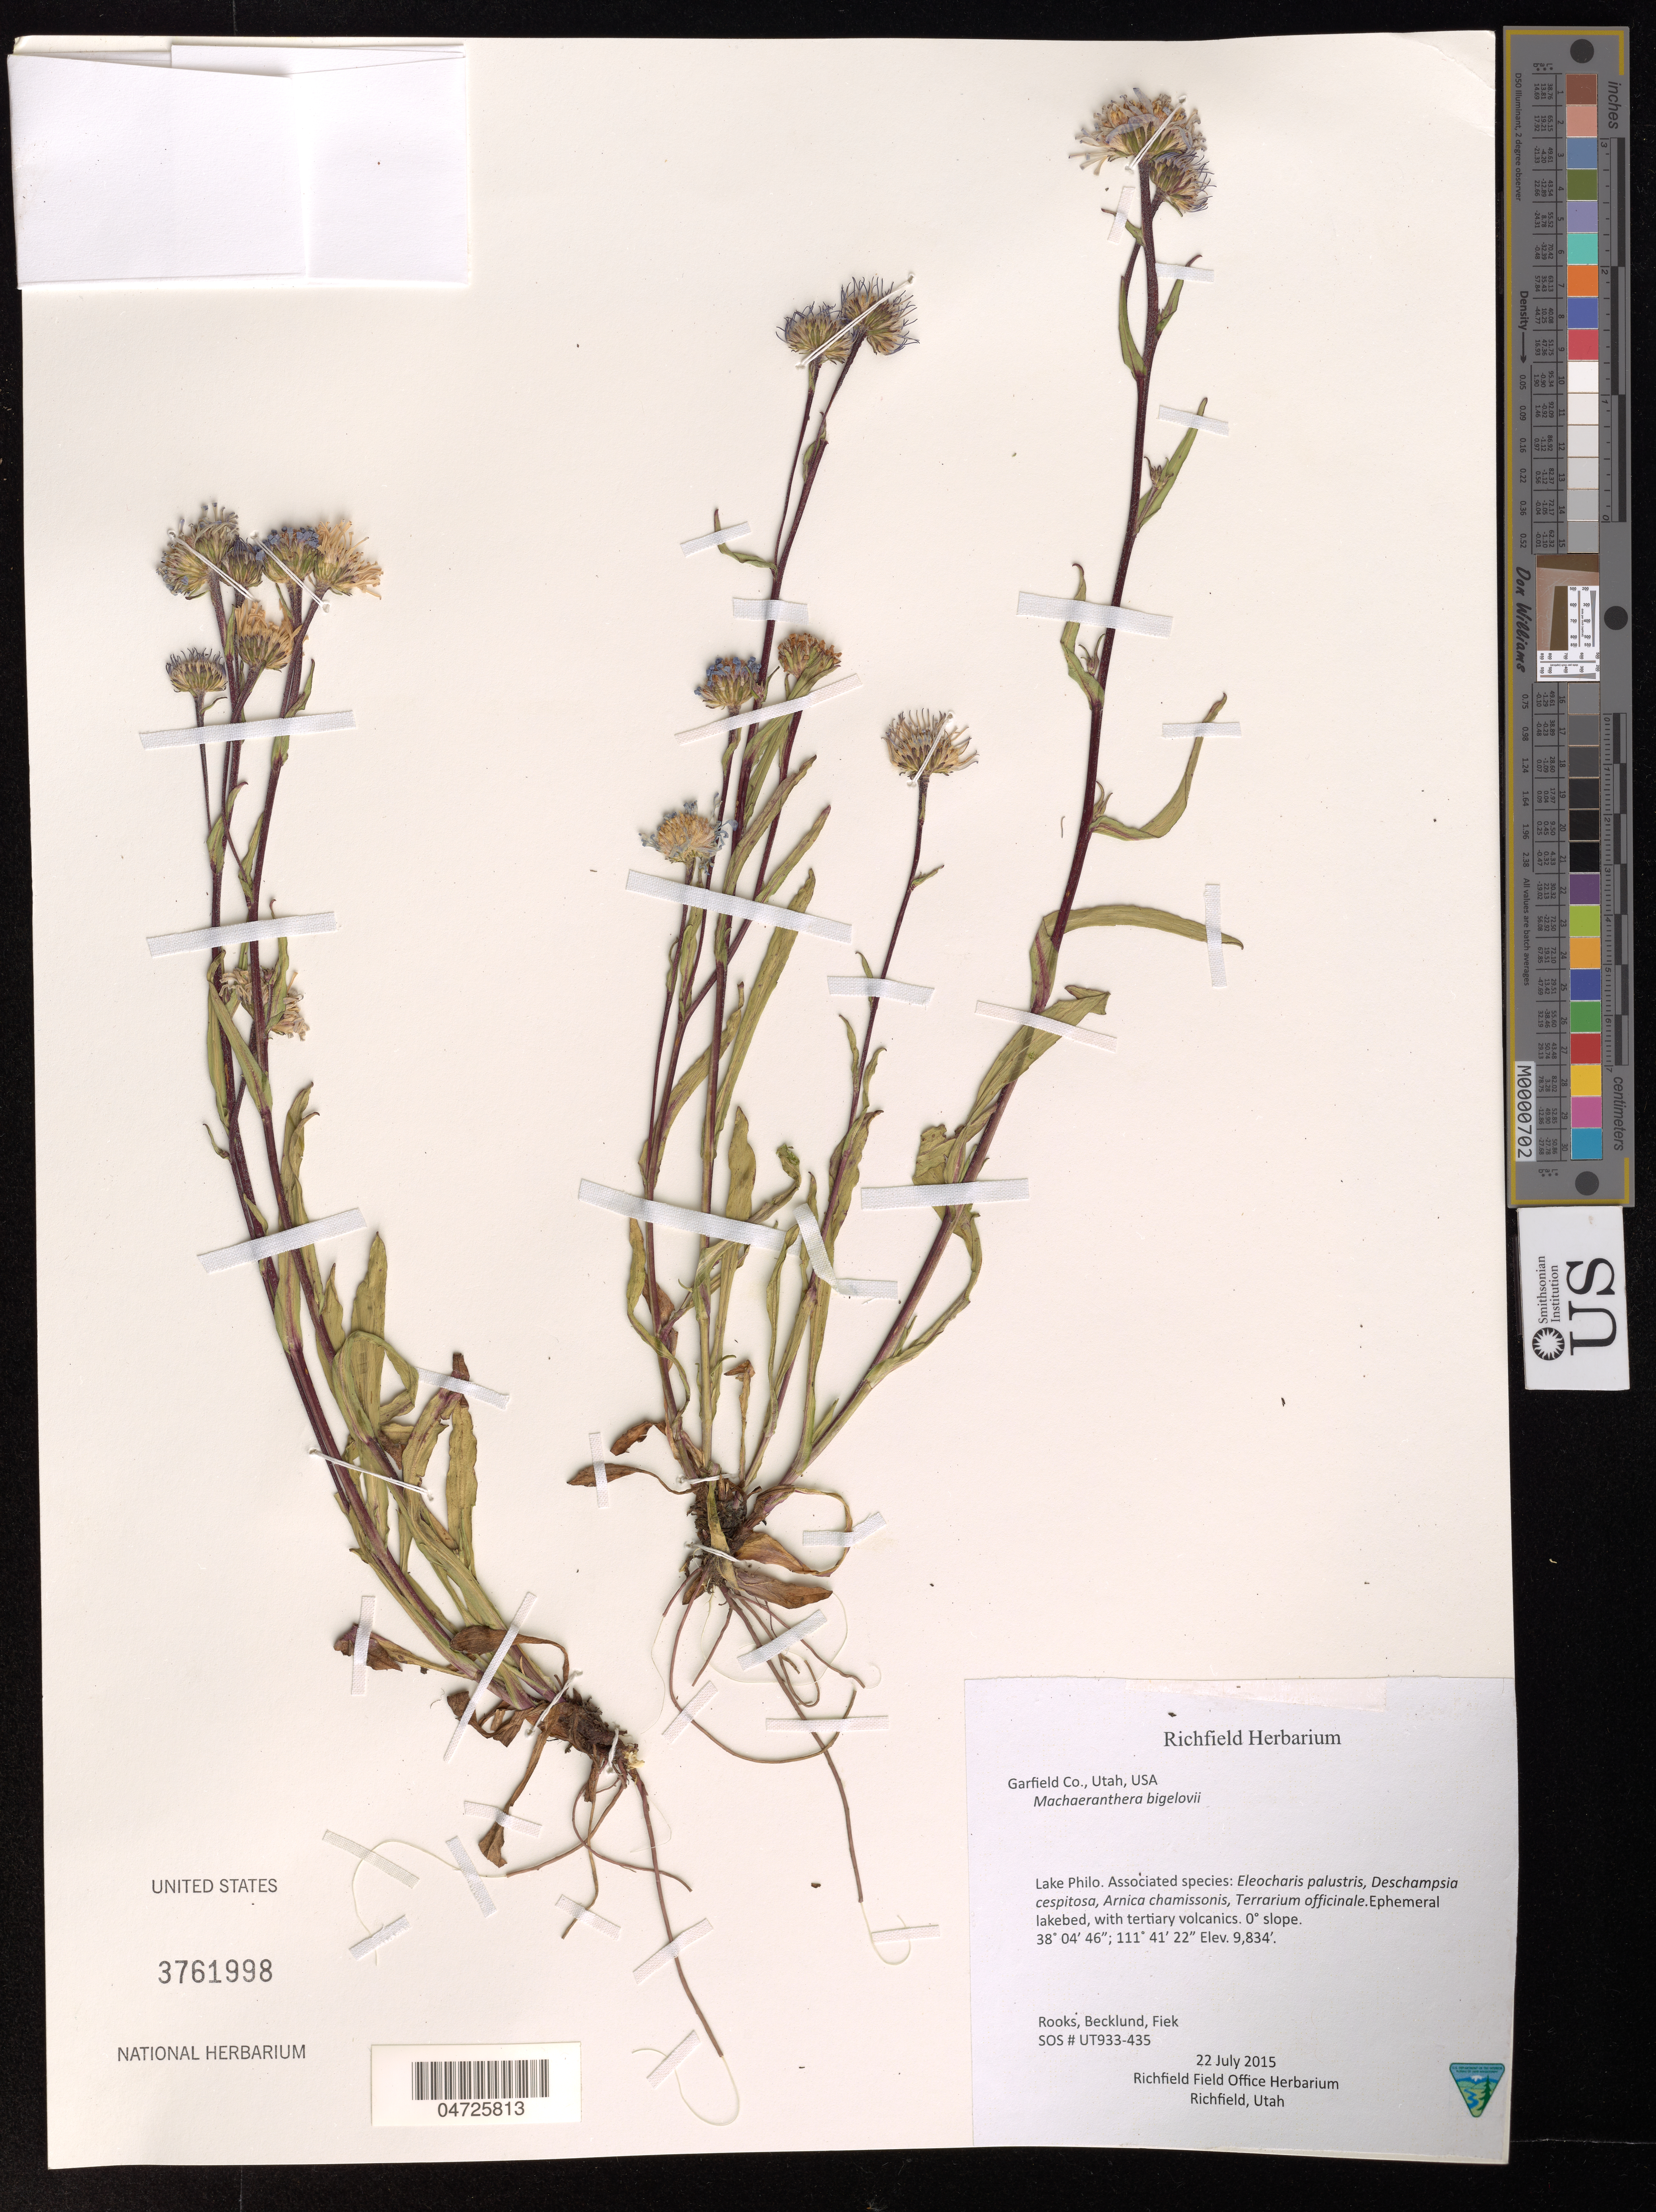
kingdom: Plantae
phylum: Tracheophyta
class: Magnoliopsida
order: Asterales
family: Asteraceae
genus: Machaeranthera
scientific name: Machaeranthera bigelovii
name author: (A. Gray) Greene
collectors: -. Rooks, -. Becklund & Fiek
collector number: UT933-435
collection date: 2015-07-22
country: United States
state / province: Utah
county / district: Garfield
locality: Garfield Co. Lake Philo.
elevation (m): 2997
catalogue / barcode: US 3761998